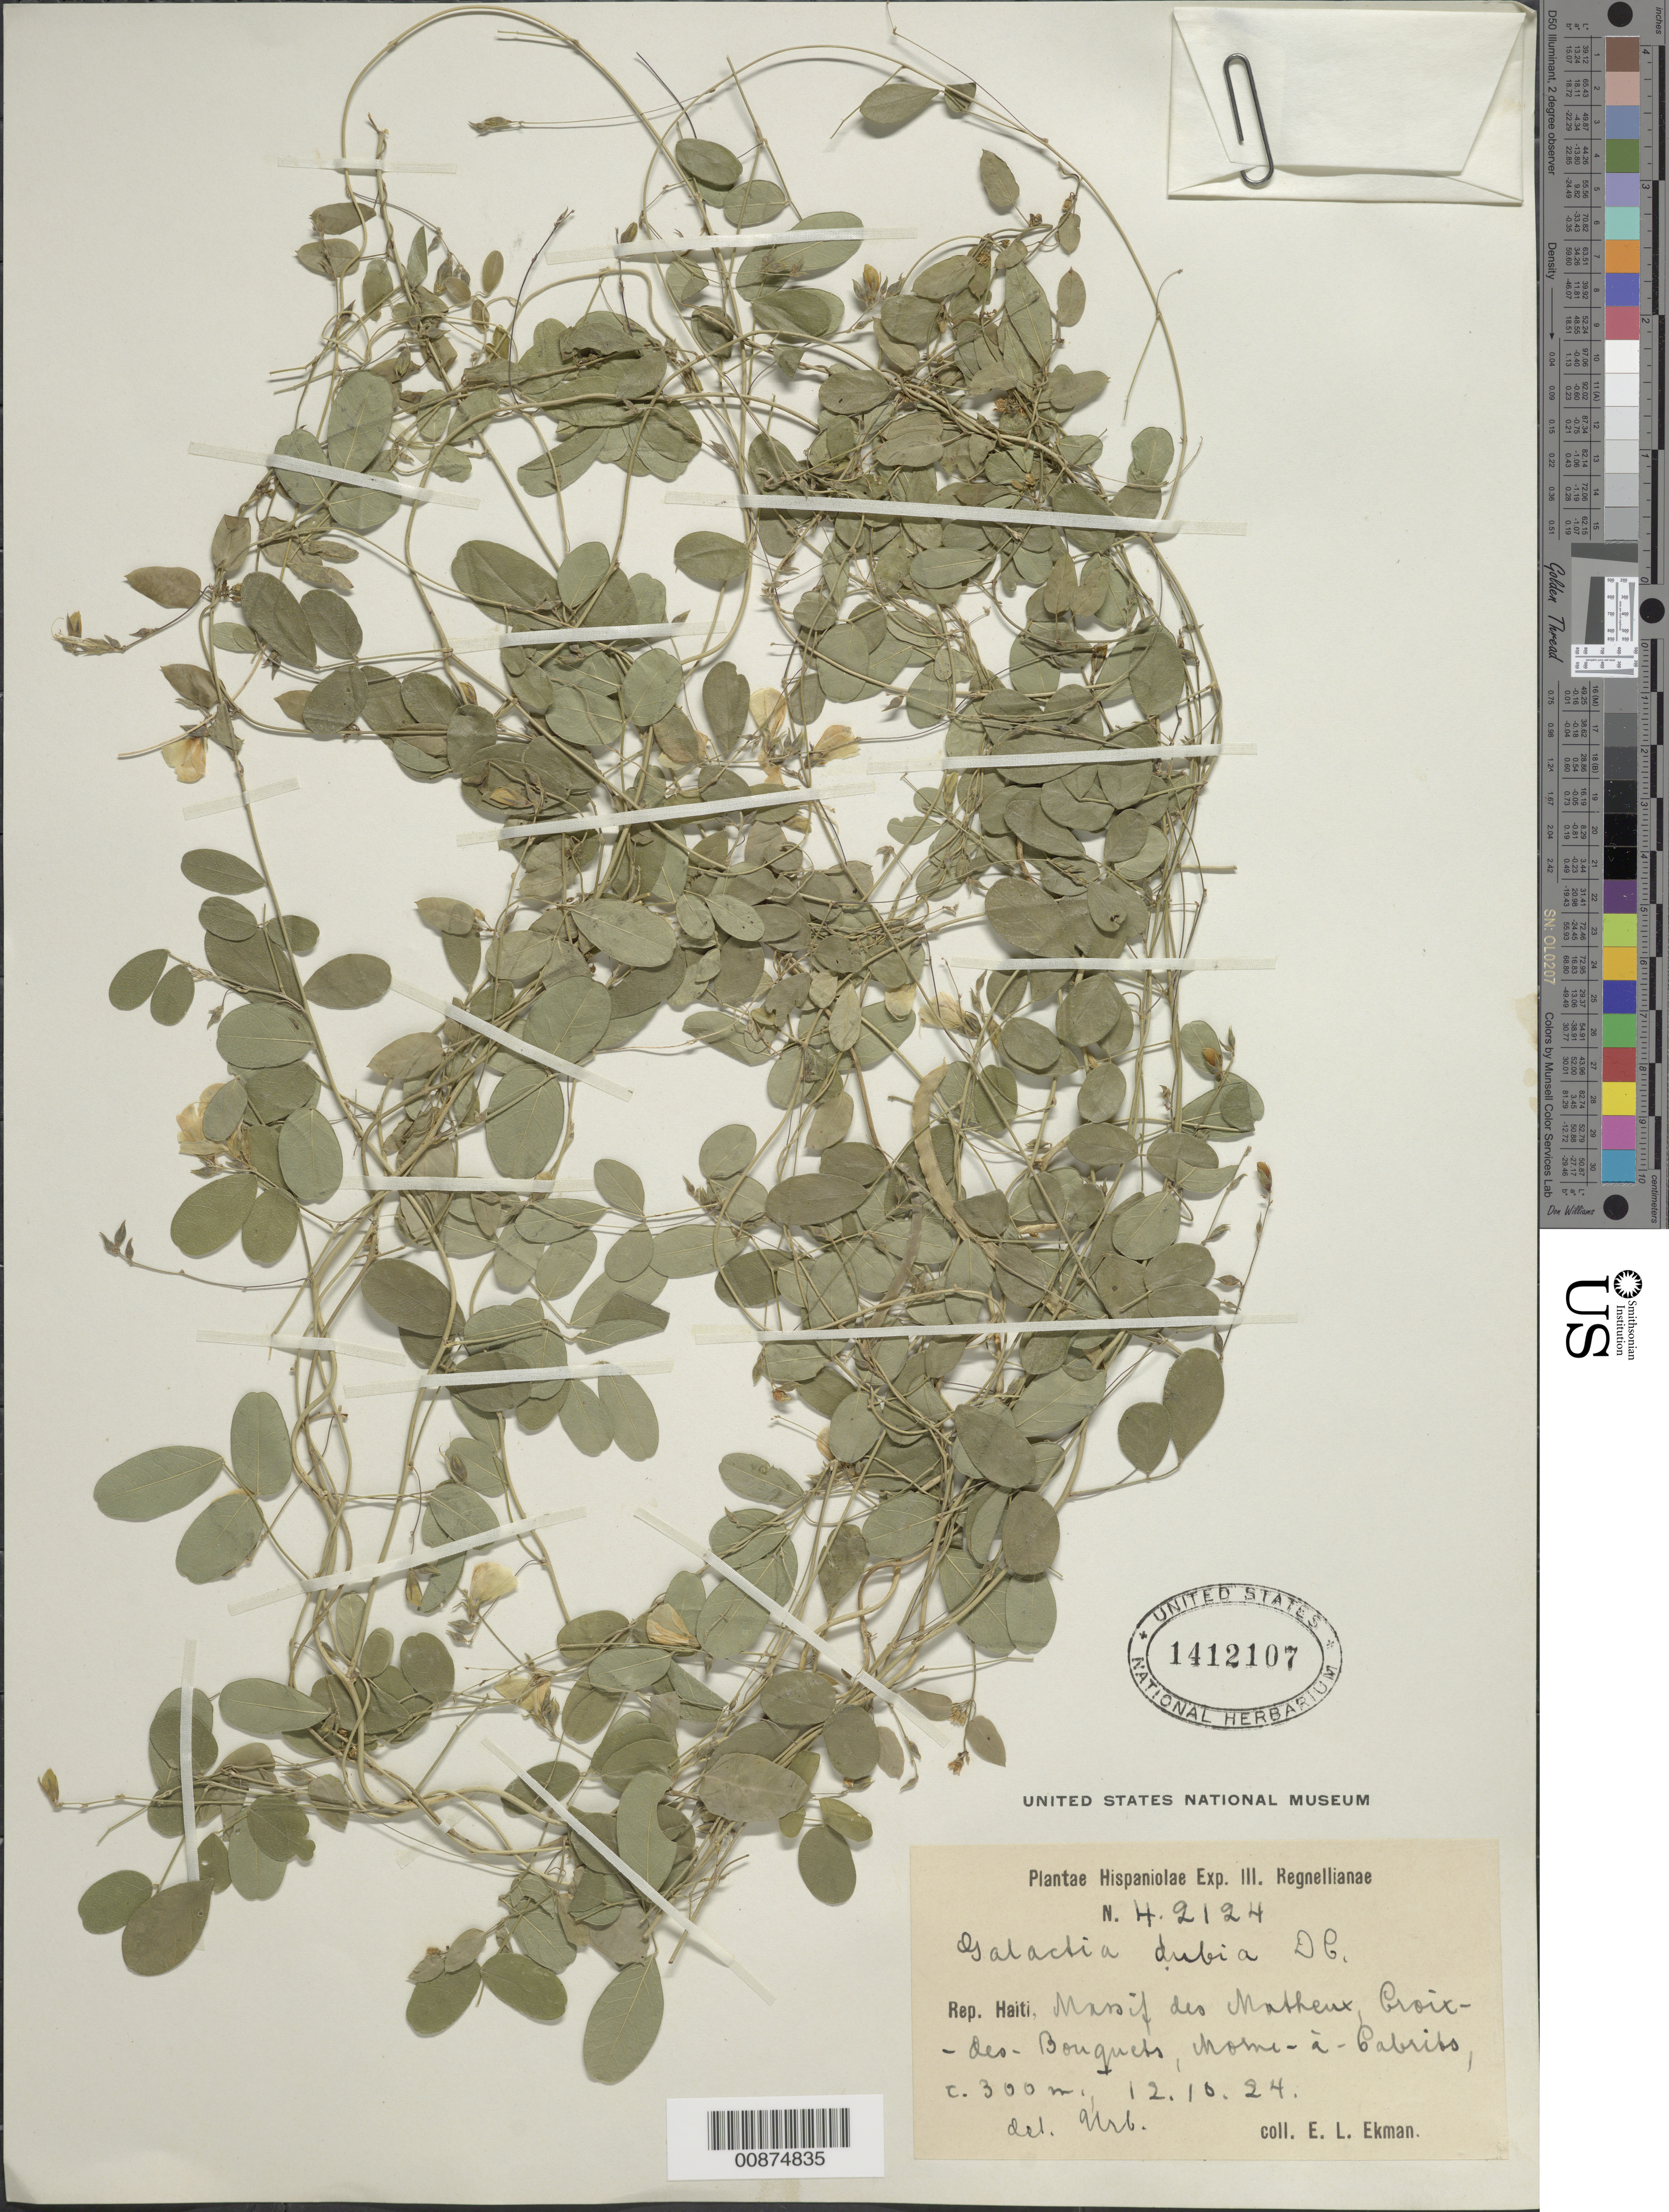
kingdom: Plantae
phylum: Tracheophyta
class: Magnoliopsida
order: Fabales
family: Fabaceae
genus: Galactia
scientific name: Galactia dubia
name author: DC.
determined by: Urban, Ignatz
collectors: E. L. Ekman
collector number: H 2124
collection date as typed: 12 Oct 1924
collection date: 1924-10-12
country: Haiti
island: Hispaniola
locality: Massif des Matheux, Croix des Bouquets, Morne à Cabrits.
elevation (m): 300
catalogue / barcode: US 1412107